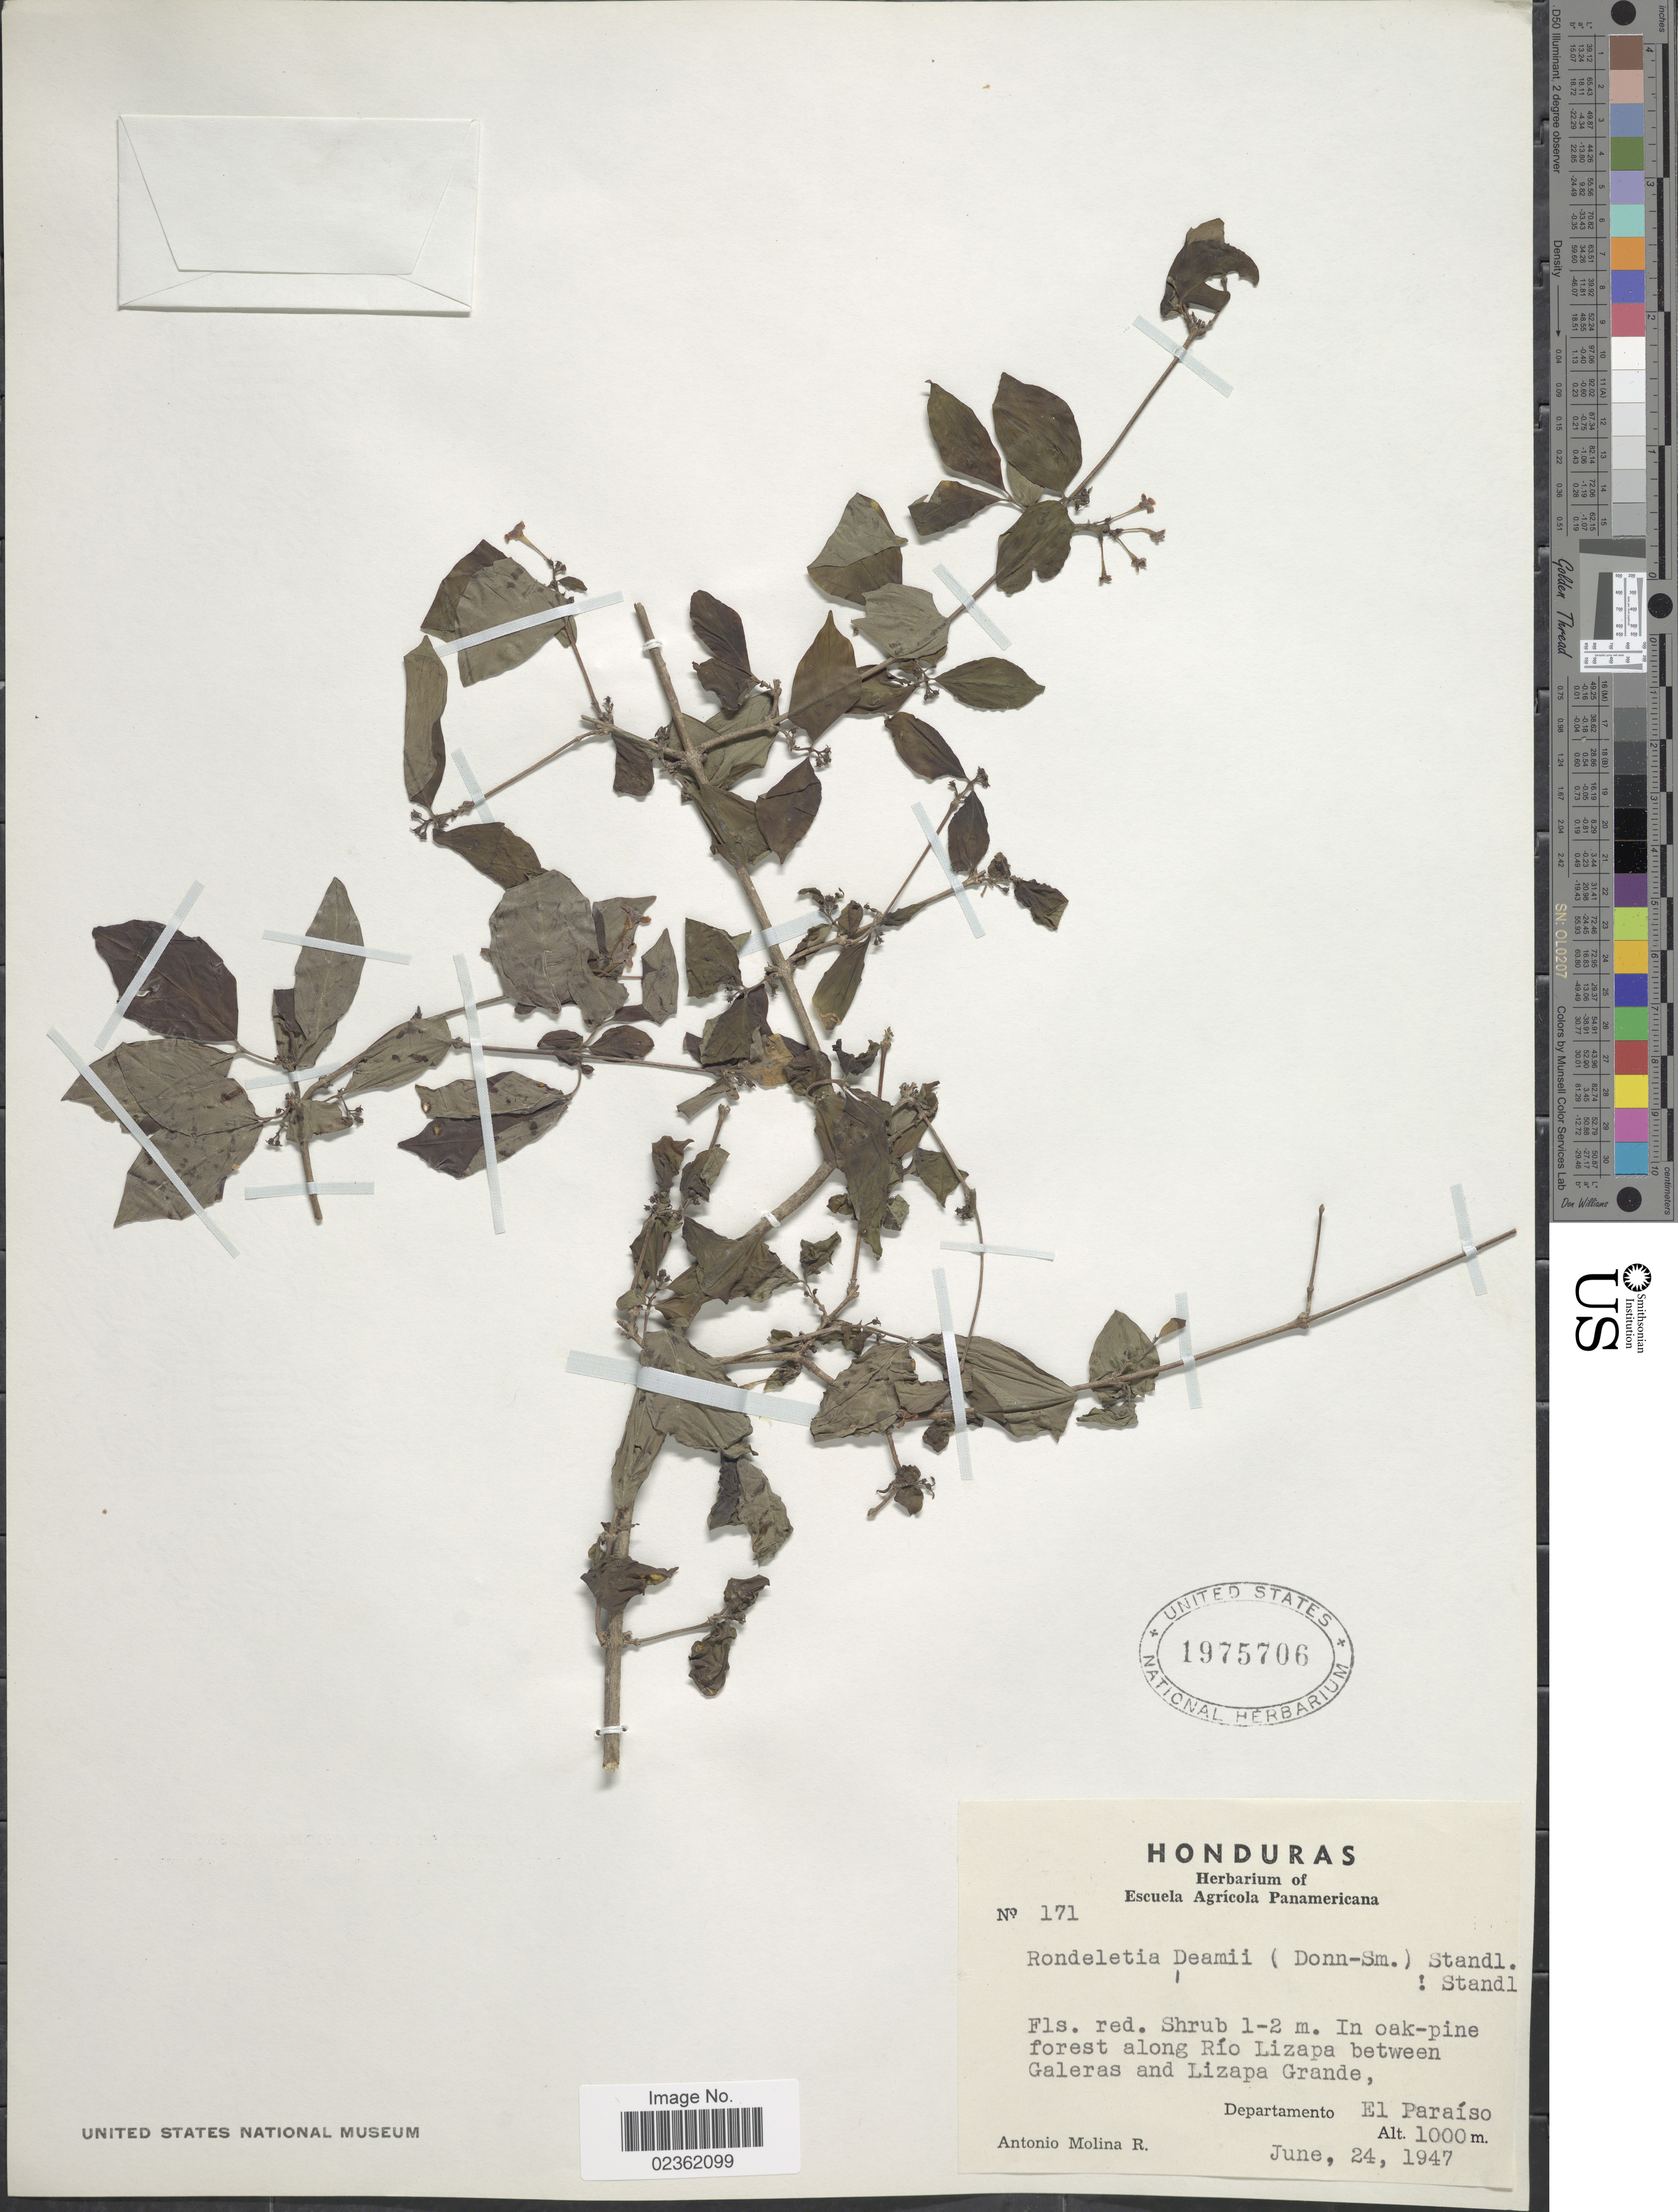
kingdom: Plantae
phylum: Tracheophyta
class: Magnoliopsida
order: Gentianales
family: Rubiaceae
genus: Rondeletia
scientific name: Rondeletia deamii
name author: (Donn. Sm.) Standl.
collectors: A. Molina R.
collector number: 171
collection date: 1947-06-24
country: Honduras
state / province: El Paraíso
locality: In oak-pine forest along Rio Lizapa between Galeras and Lizapa Grande.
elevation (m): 1000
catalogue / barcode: US 1975706